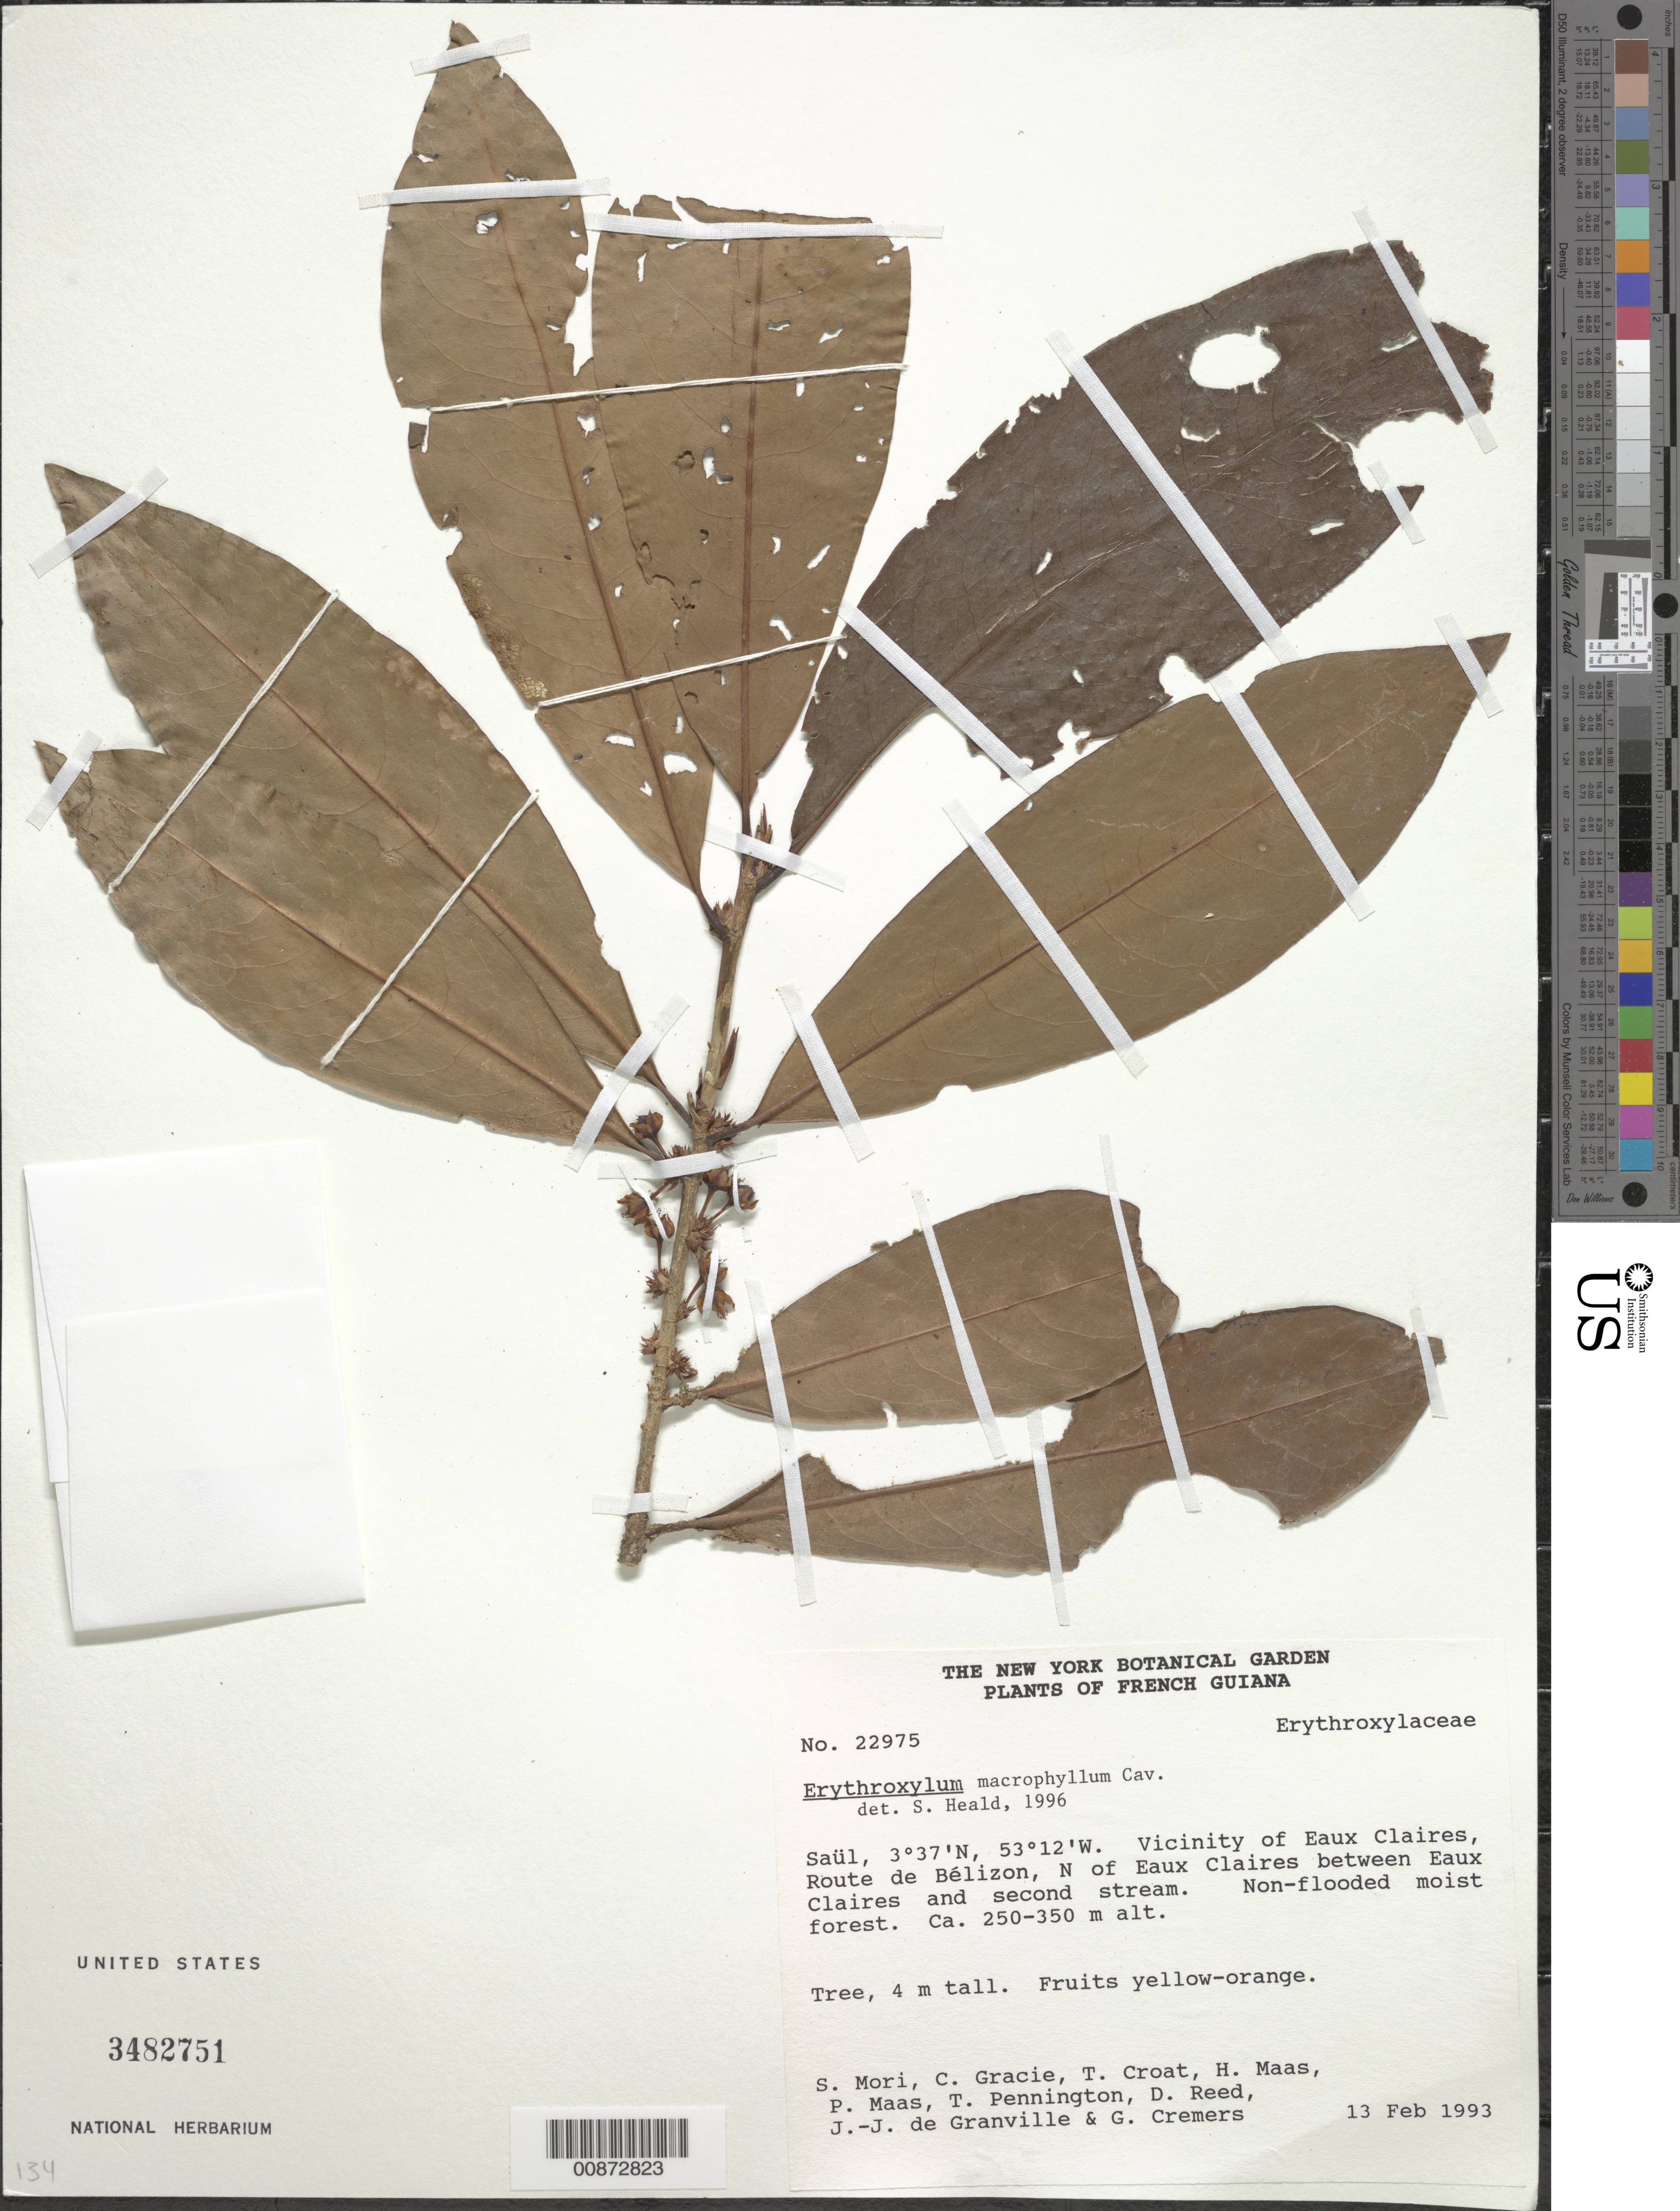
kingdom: Plantae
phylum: Tracheophyta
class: Magnoliopsida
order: Malpighiales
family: Erythroxylaceae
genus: Erythroxylum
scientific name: Erythroxylum macrophyllum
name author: Cav.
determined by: Heald, S.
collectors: S. Mori, C. A. Gracie, T. B. Croat, H. Maas van de Kamer, P. Maas, T. D. Pennington, D. Reed, J.-J. de Granville & G. Cremers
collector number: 22975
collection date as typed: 13-Feb-93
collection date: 1993-02-13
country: French Guiana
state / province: Saint-Laurent-du-Maroni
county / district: Saül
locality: Saül, vicinity of Eaux Claires, Route de Bélizon, N of Eaux Claires between Eaux Claires and second stream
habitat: Non-flooded moist forest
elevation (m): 250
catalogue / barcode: US 3482751